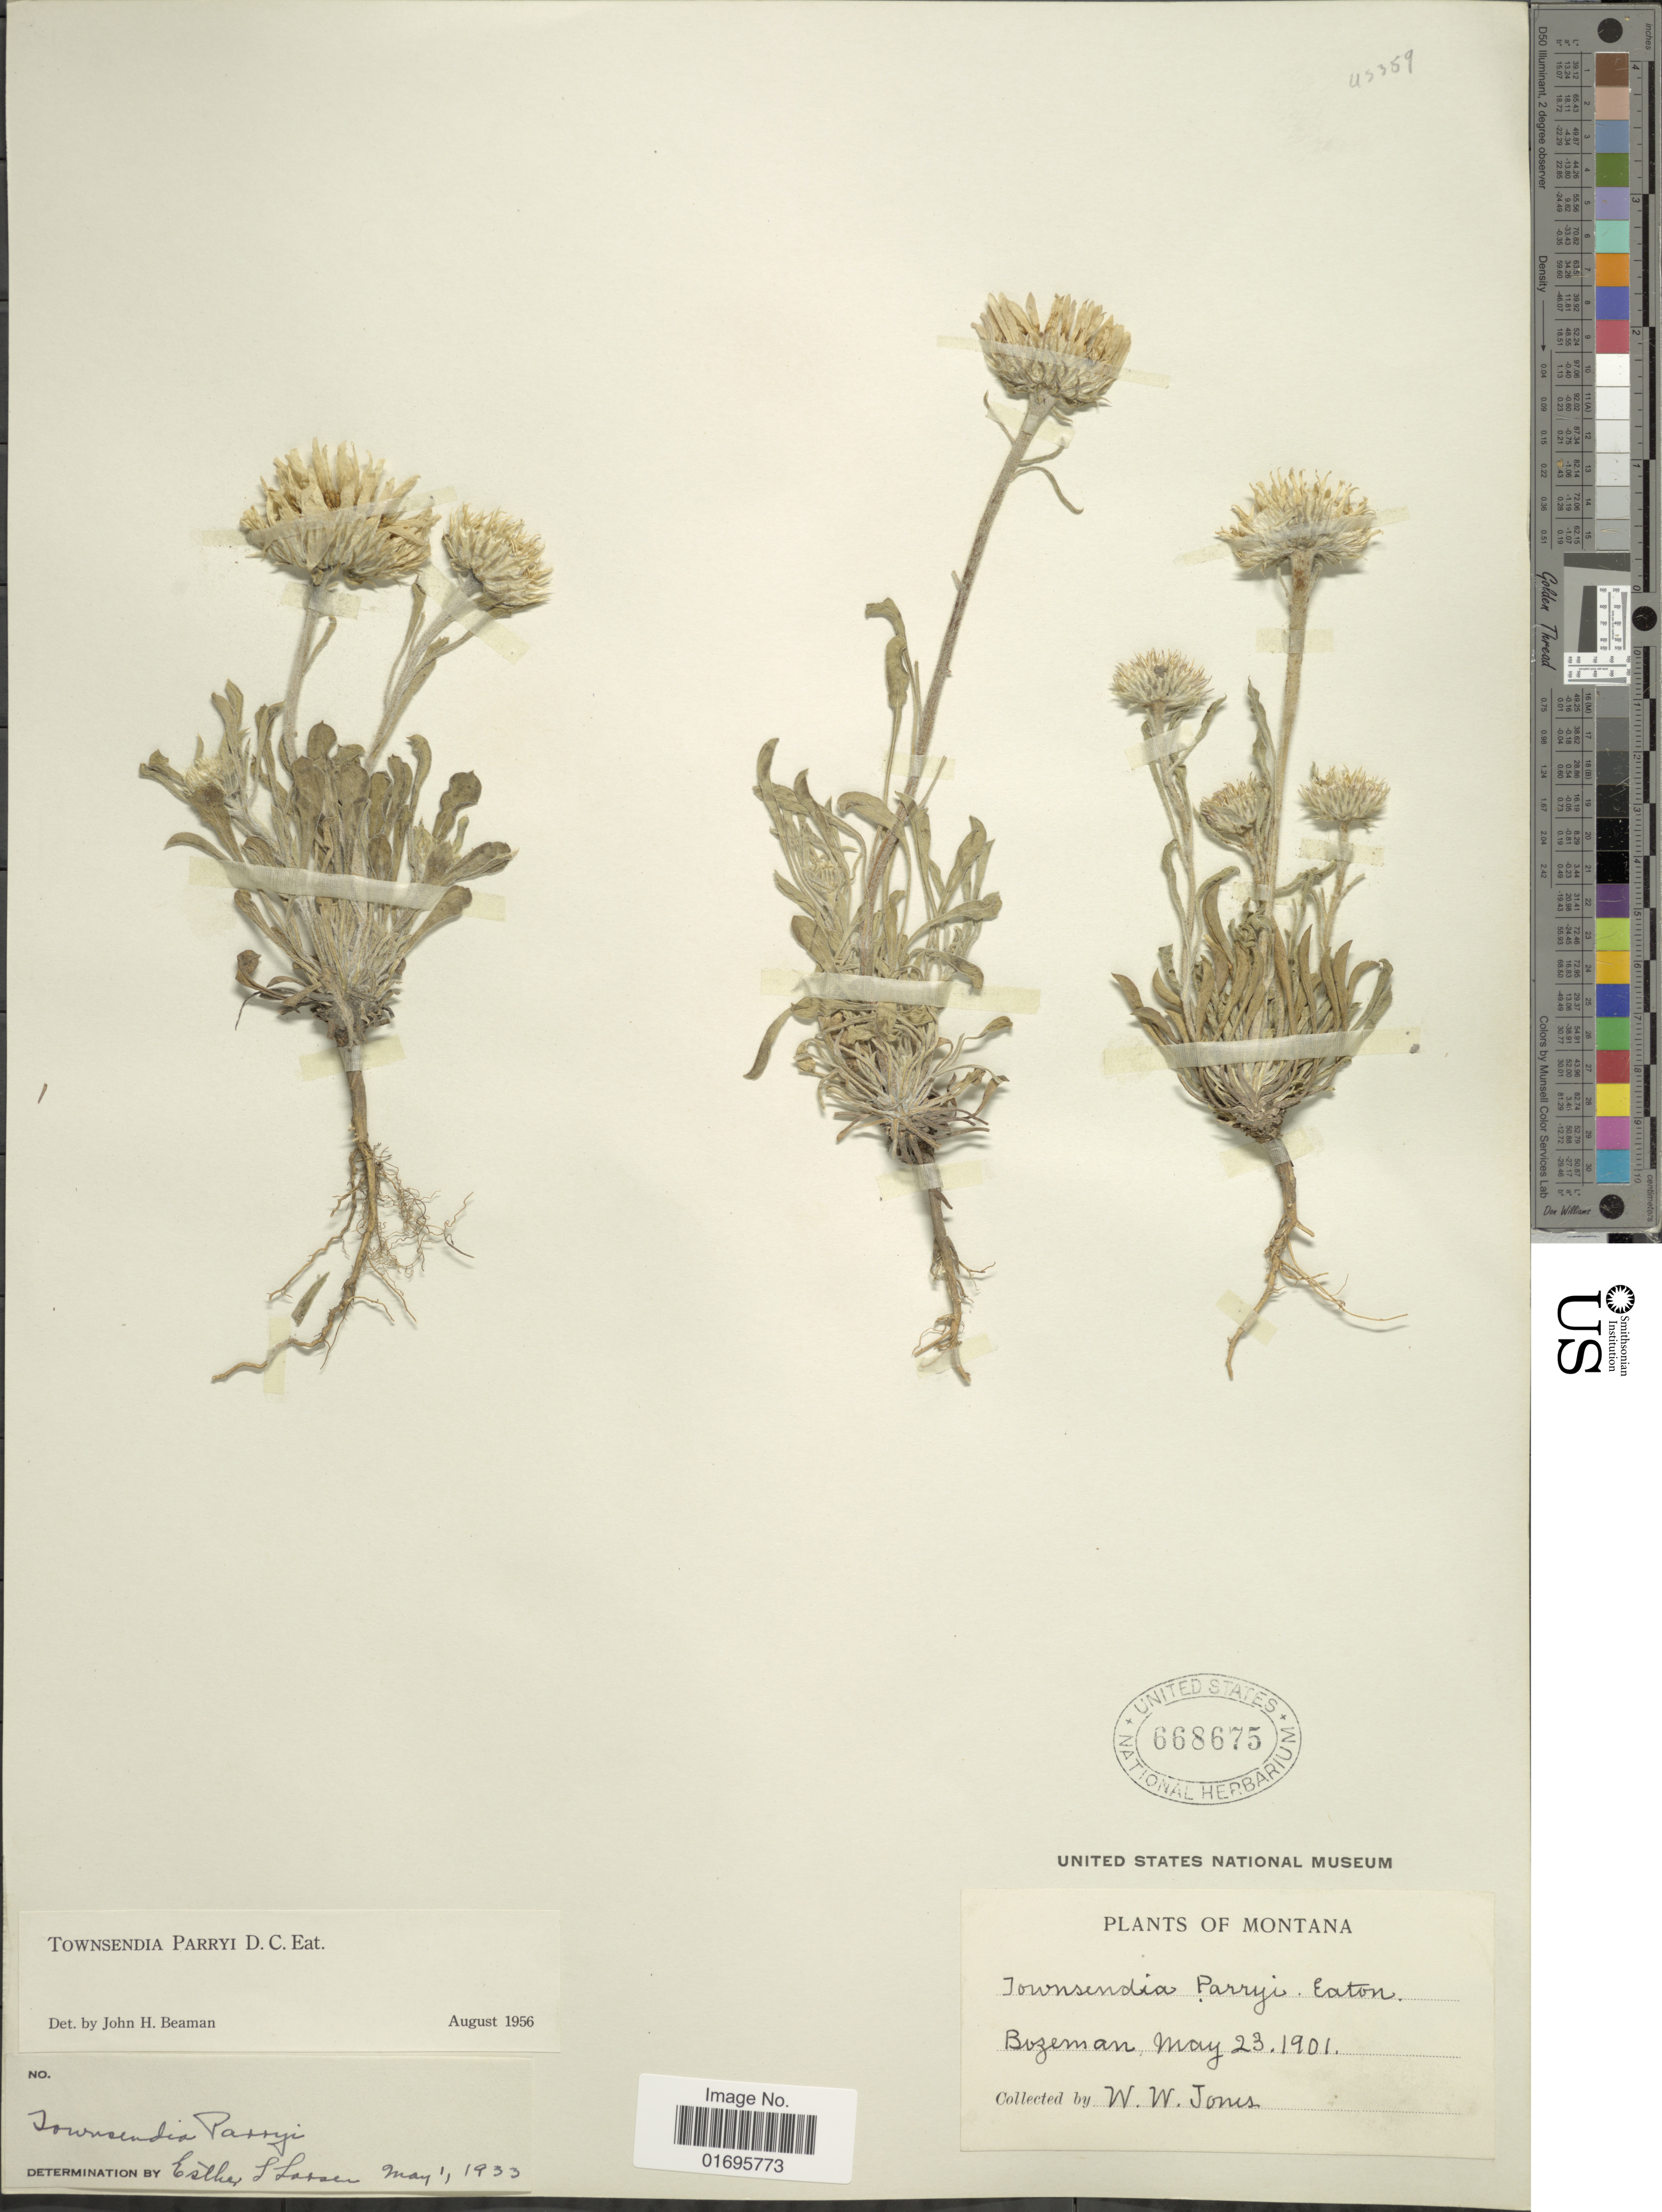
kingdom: Plantae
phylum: Tracheophyta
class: Magnoliopsida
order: Asterales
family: Asteraceae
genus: Townsendia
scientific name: Townsendia parryi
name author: D.C. Eaton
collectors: W. W. Jones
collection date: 1901-05-23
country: United States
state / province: Montana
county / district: Gallatin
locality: Bozeman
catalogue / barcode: US 668675